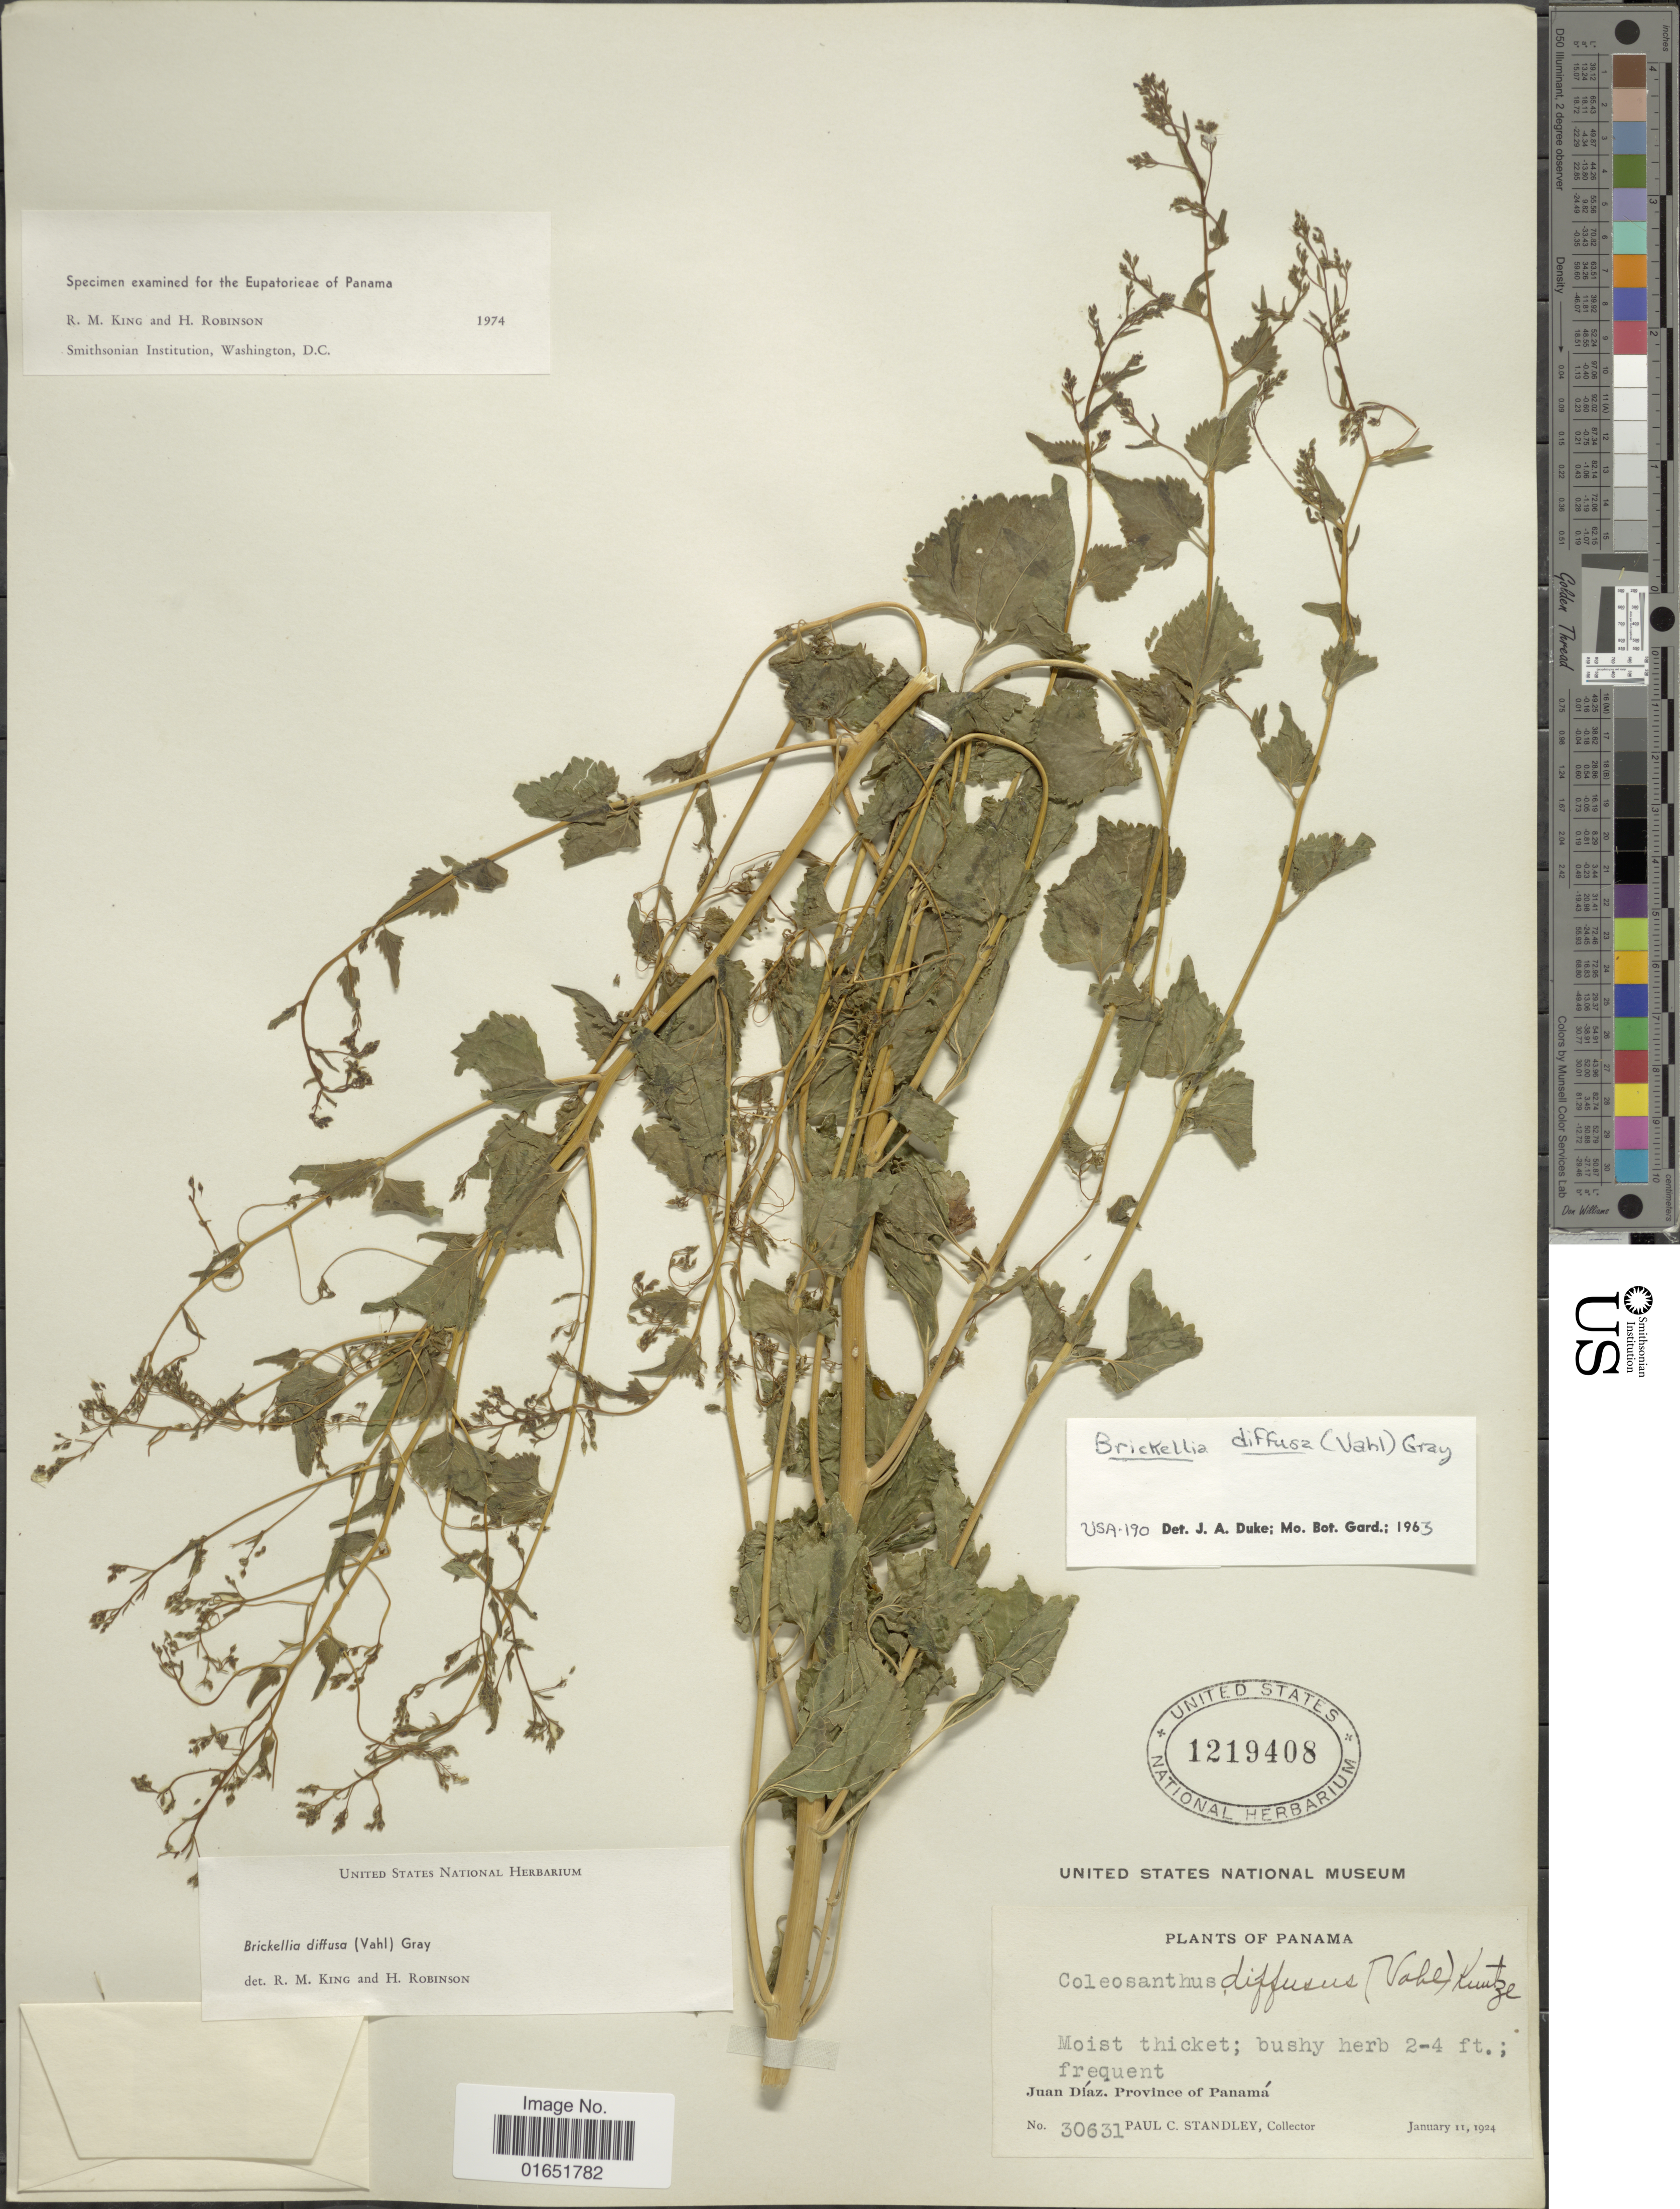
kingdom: Plantae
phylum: Tracheophyta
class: Magnoliopsida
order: Asterales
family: Asteraceae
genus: Brickellia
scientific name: Brickellia diffusa M.E. Jones, nom illeg.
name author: M.E. Jones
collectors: P. C. Standley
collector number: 30631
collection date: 1924-01-11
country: Panama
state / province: Panamá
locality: Juan Díaz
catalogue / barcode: US 1219408